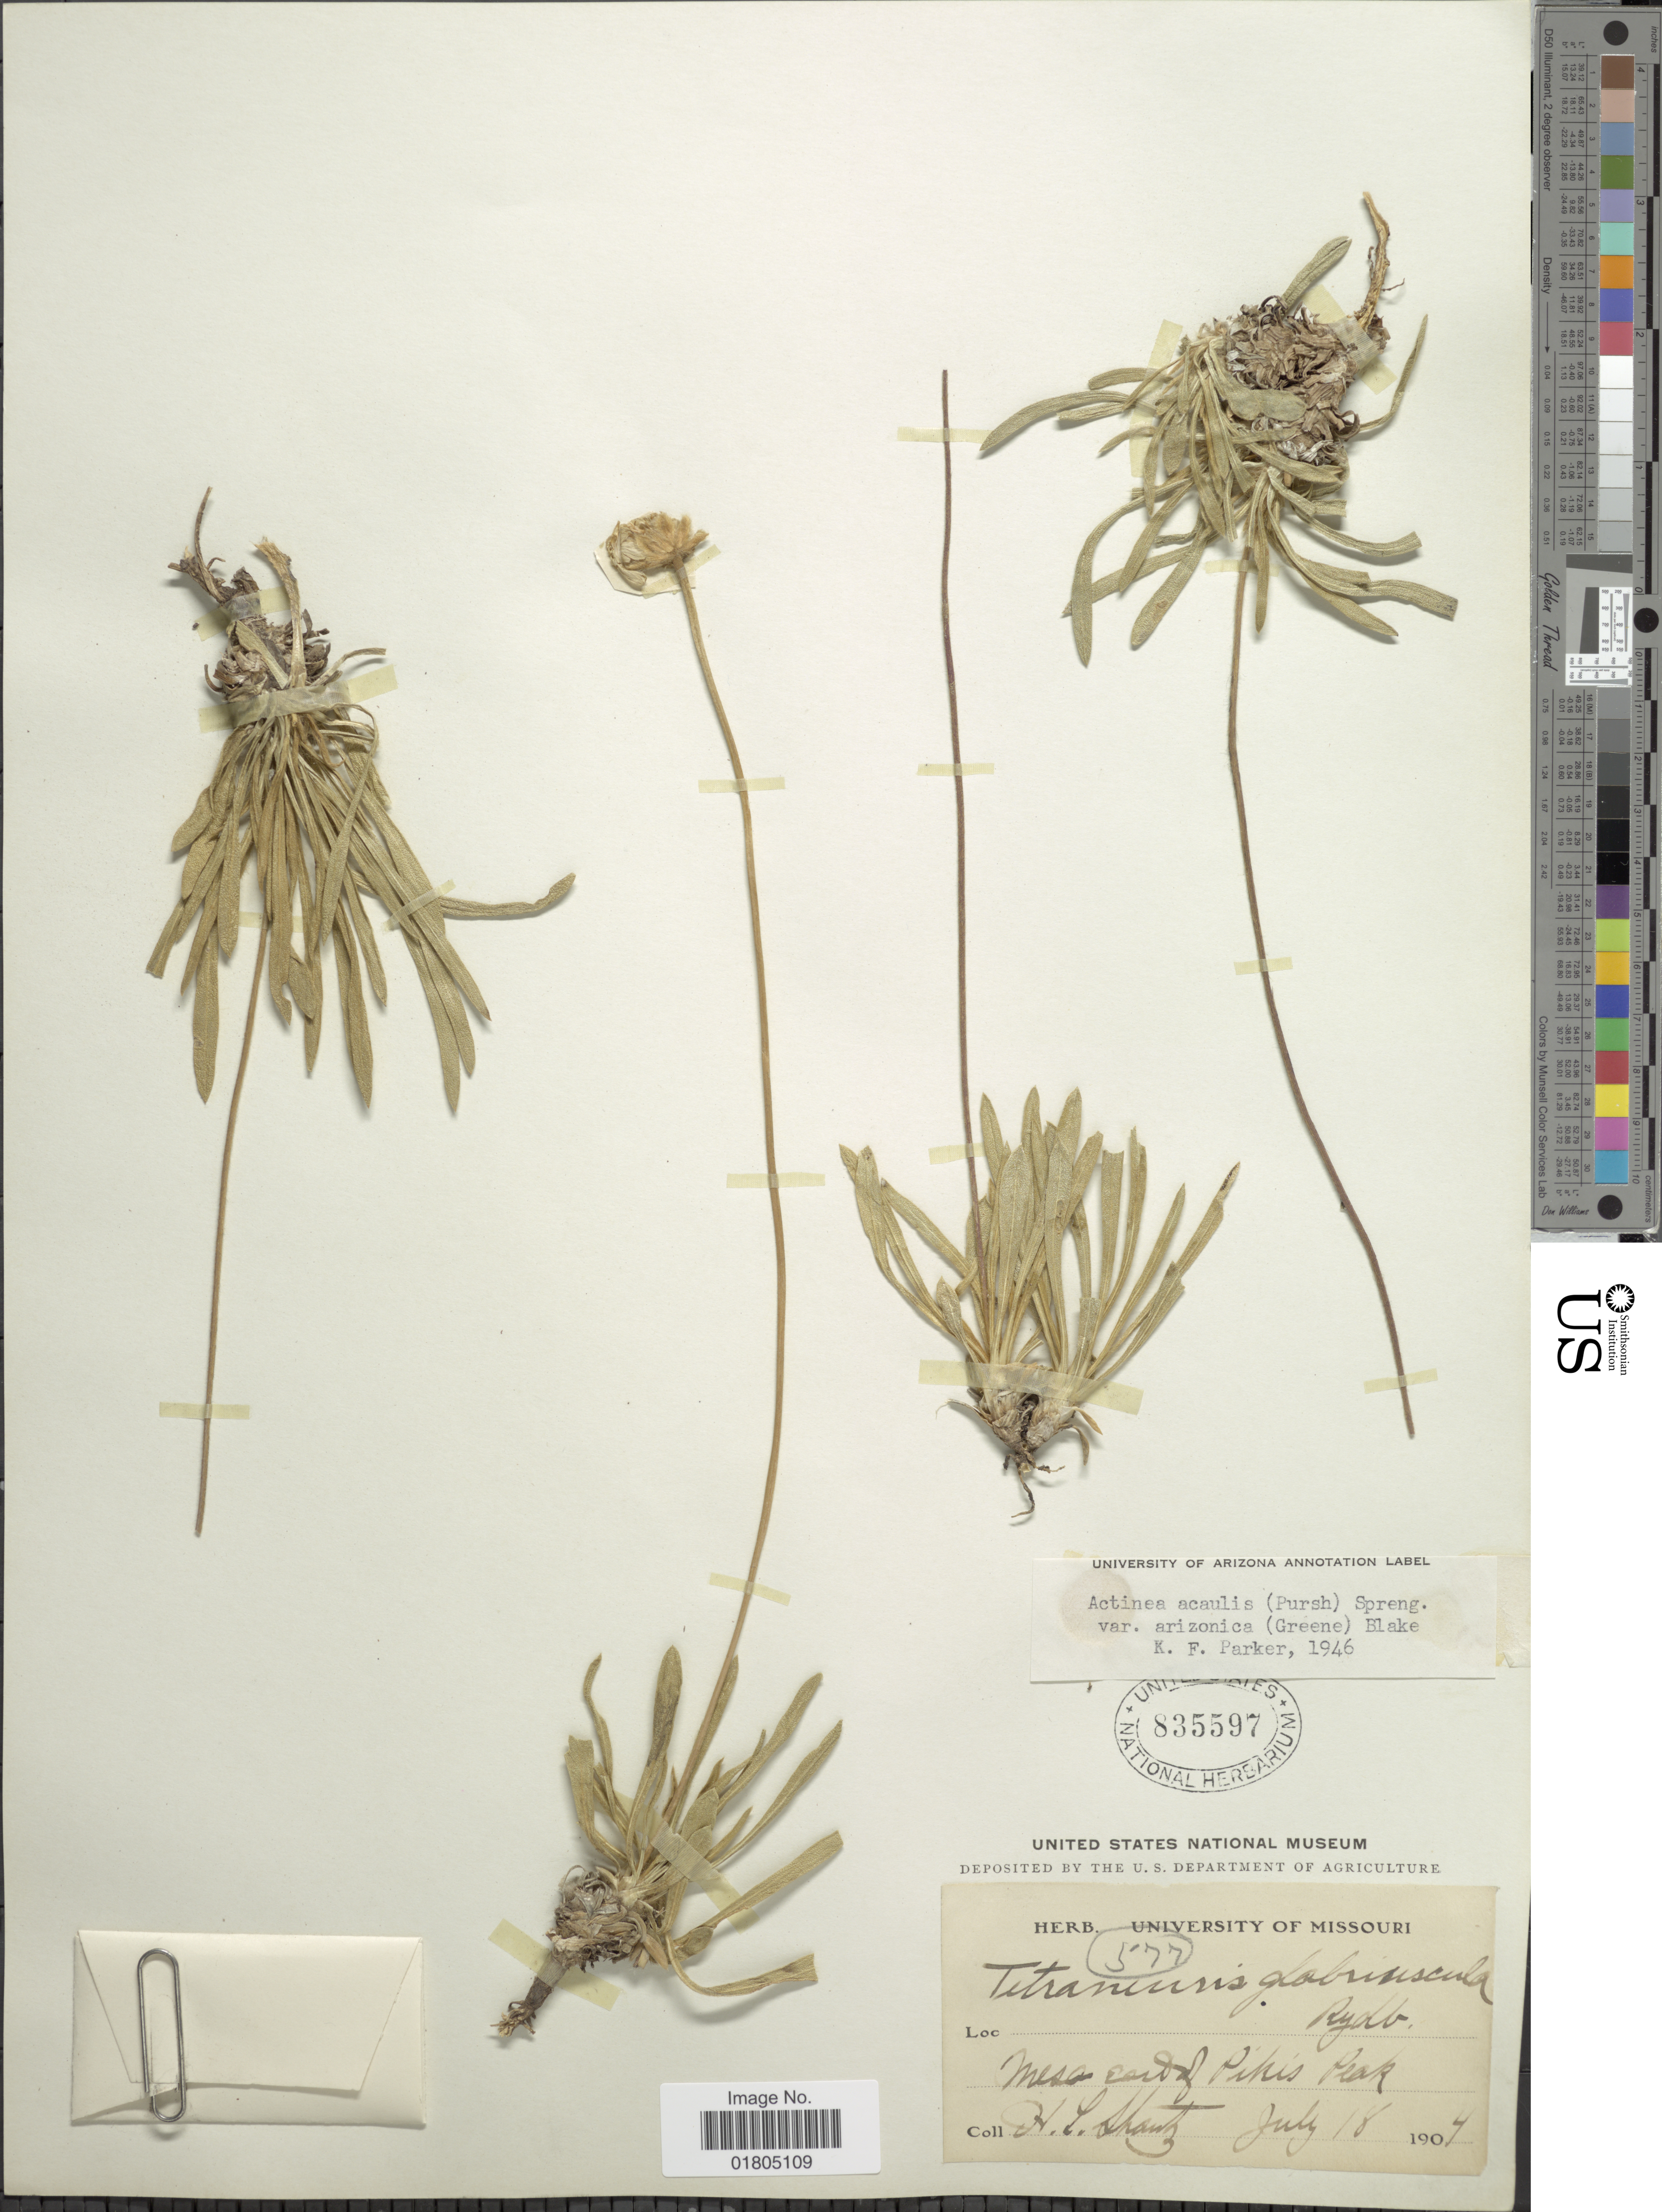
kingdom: Plantae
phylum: Tracheophyta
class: Magnoliopsida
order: Asterales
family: Asteraceae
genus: Actinea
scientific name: Actinea acaulis var. arizonica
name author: (Greene) S.F. Blake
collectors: H. Shantz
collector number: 577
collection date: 1904-07-18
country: United States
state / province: Colorado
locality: Mesa Earth of Pikes Peak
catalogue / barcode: US 835597